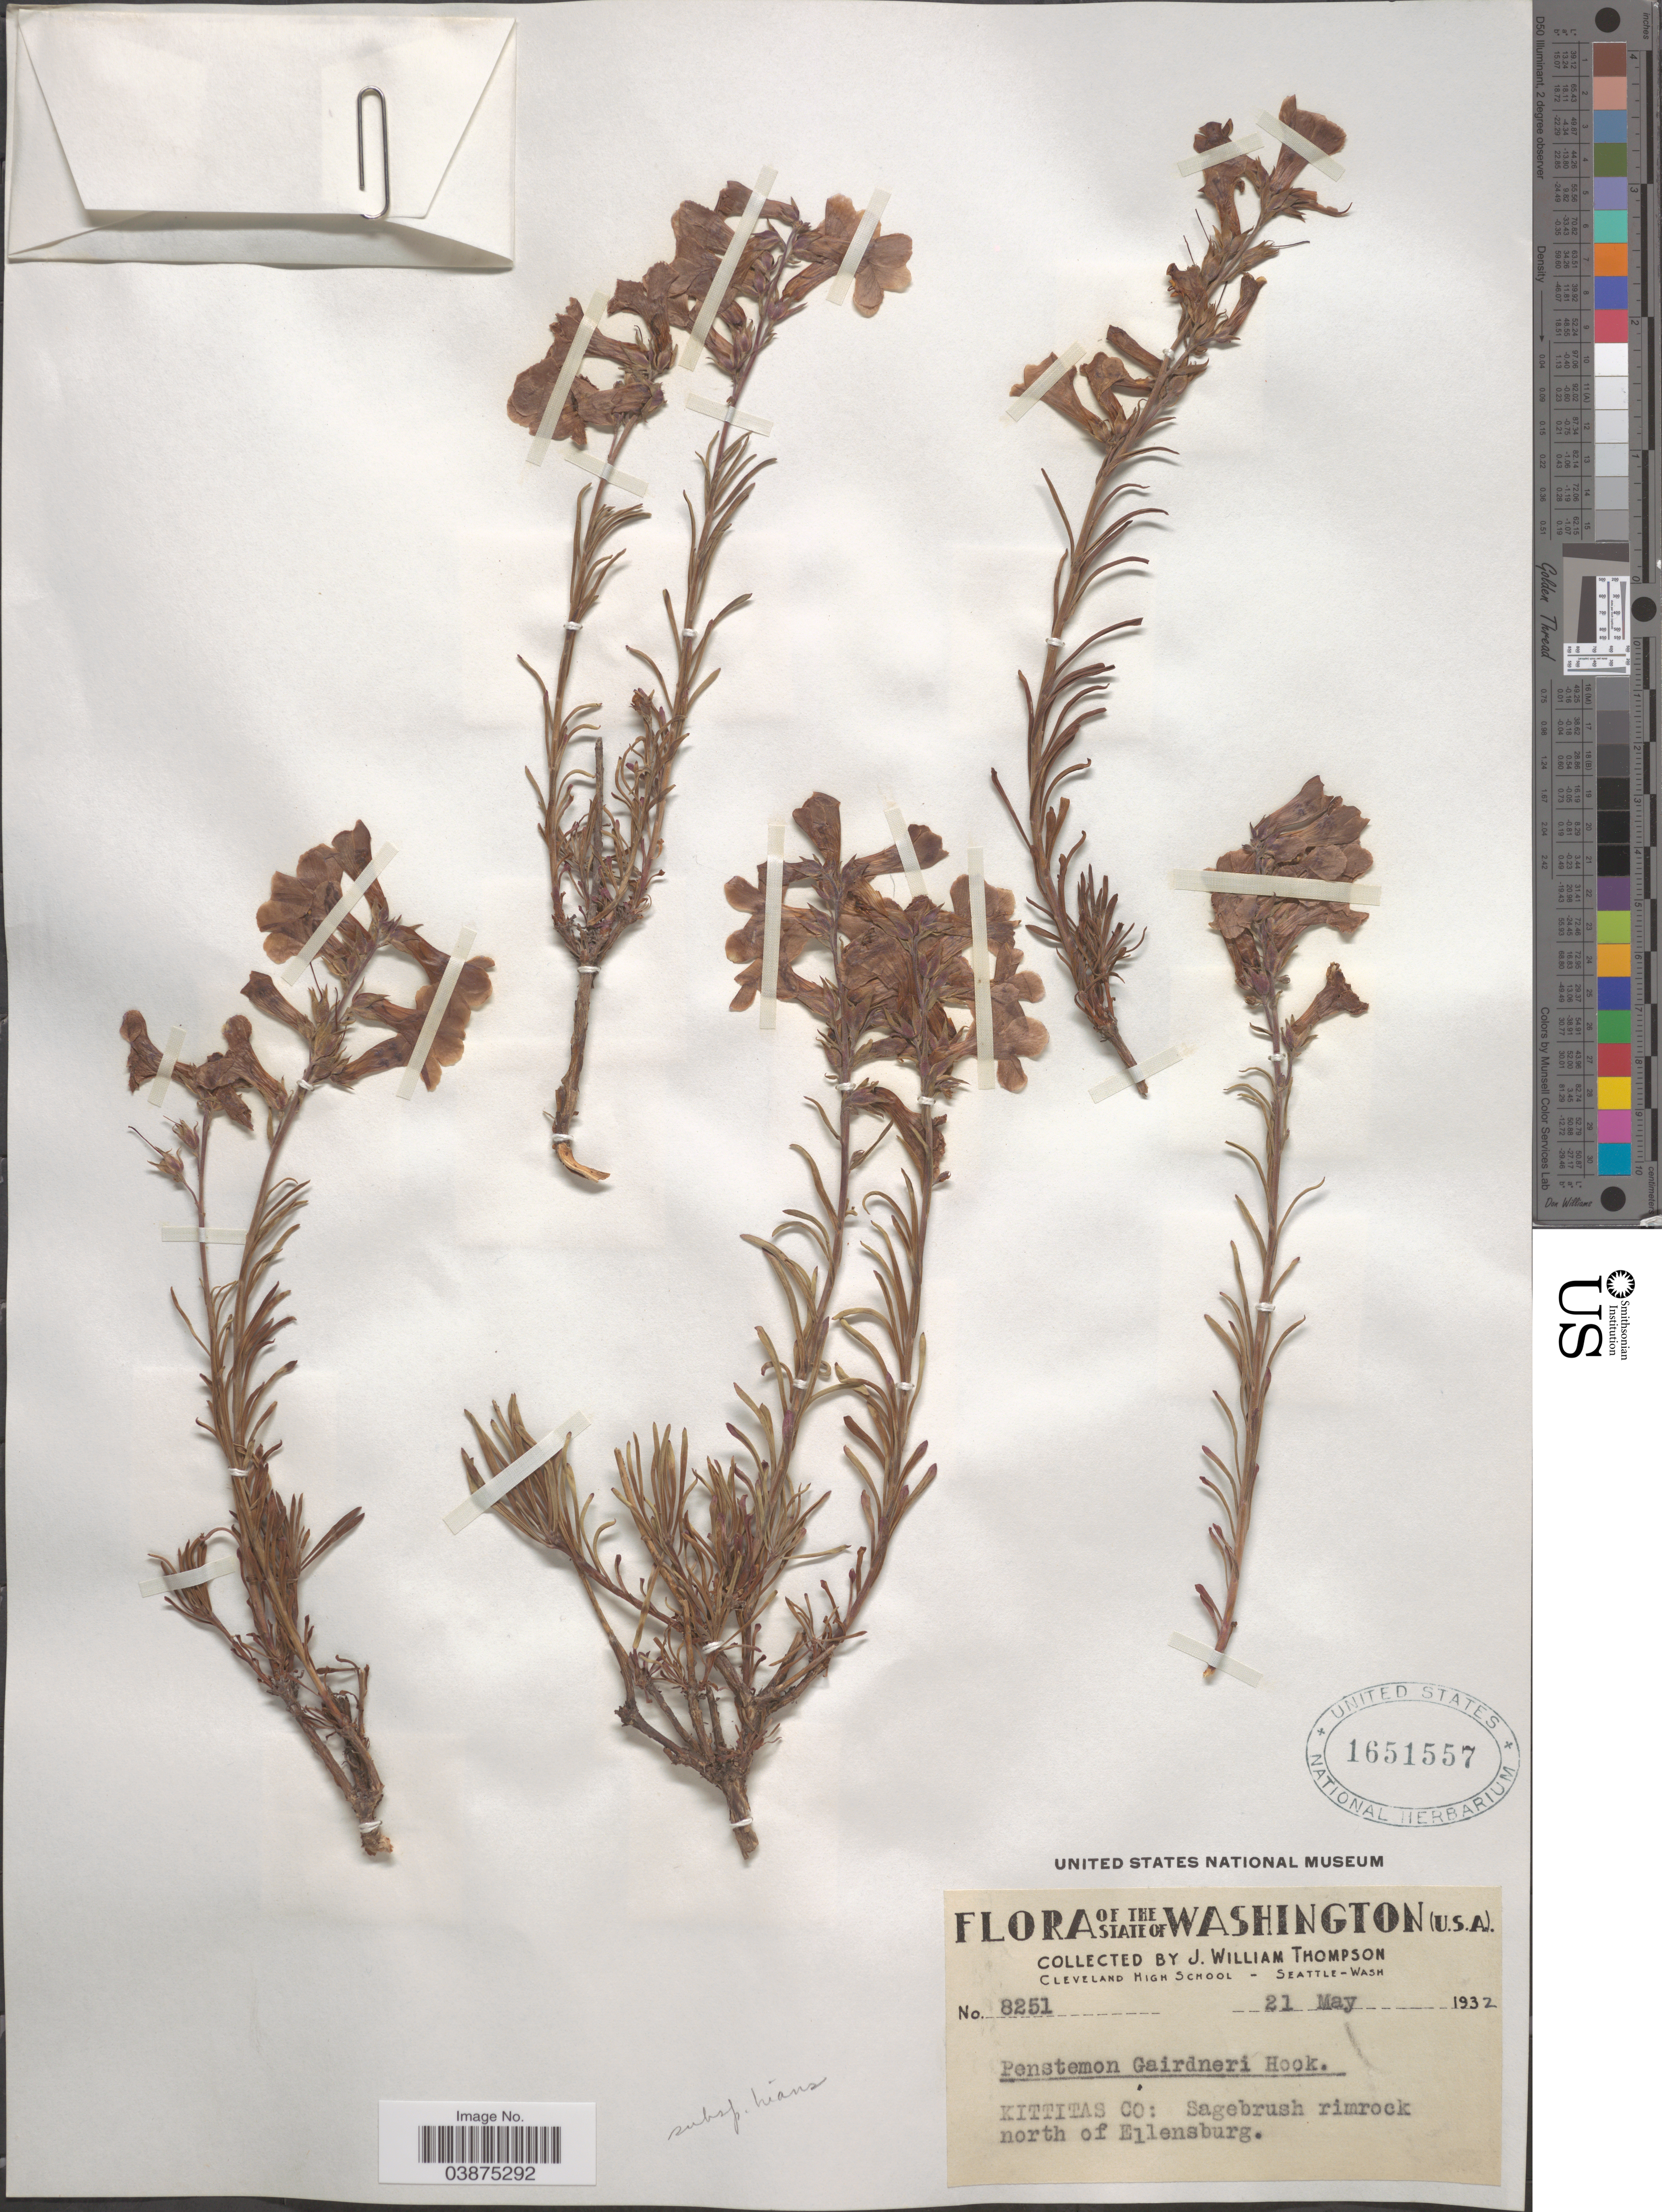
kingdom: Plantae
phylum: Tracheophyta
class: Magnoliopsida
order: Lamiales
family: Plantaginaceae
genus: Penstemon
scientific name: Penstemon gairdneri subsp. hians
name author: (Piper) D.D. Keck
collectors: J. W. Thompson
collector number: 8251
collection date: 1932-05-21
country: United States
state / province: Washington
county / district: Kittitas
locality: Kittitas Co: Sagebrush rimrock north of Ellensburg.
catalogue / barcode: US 1651557